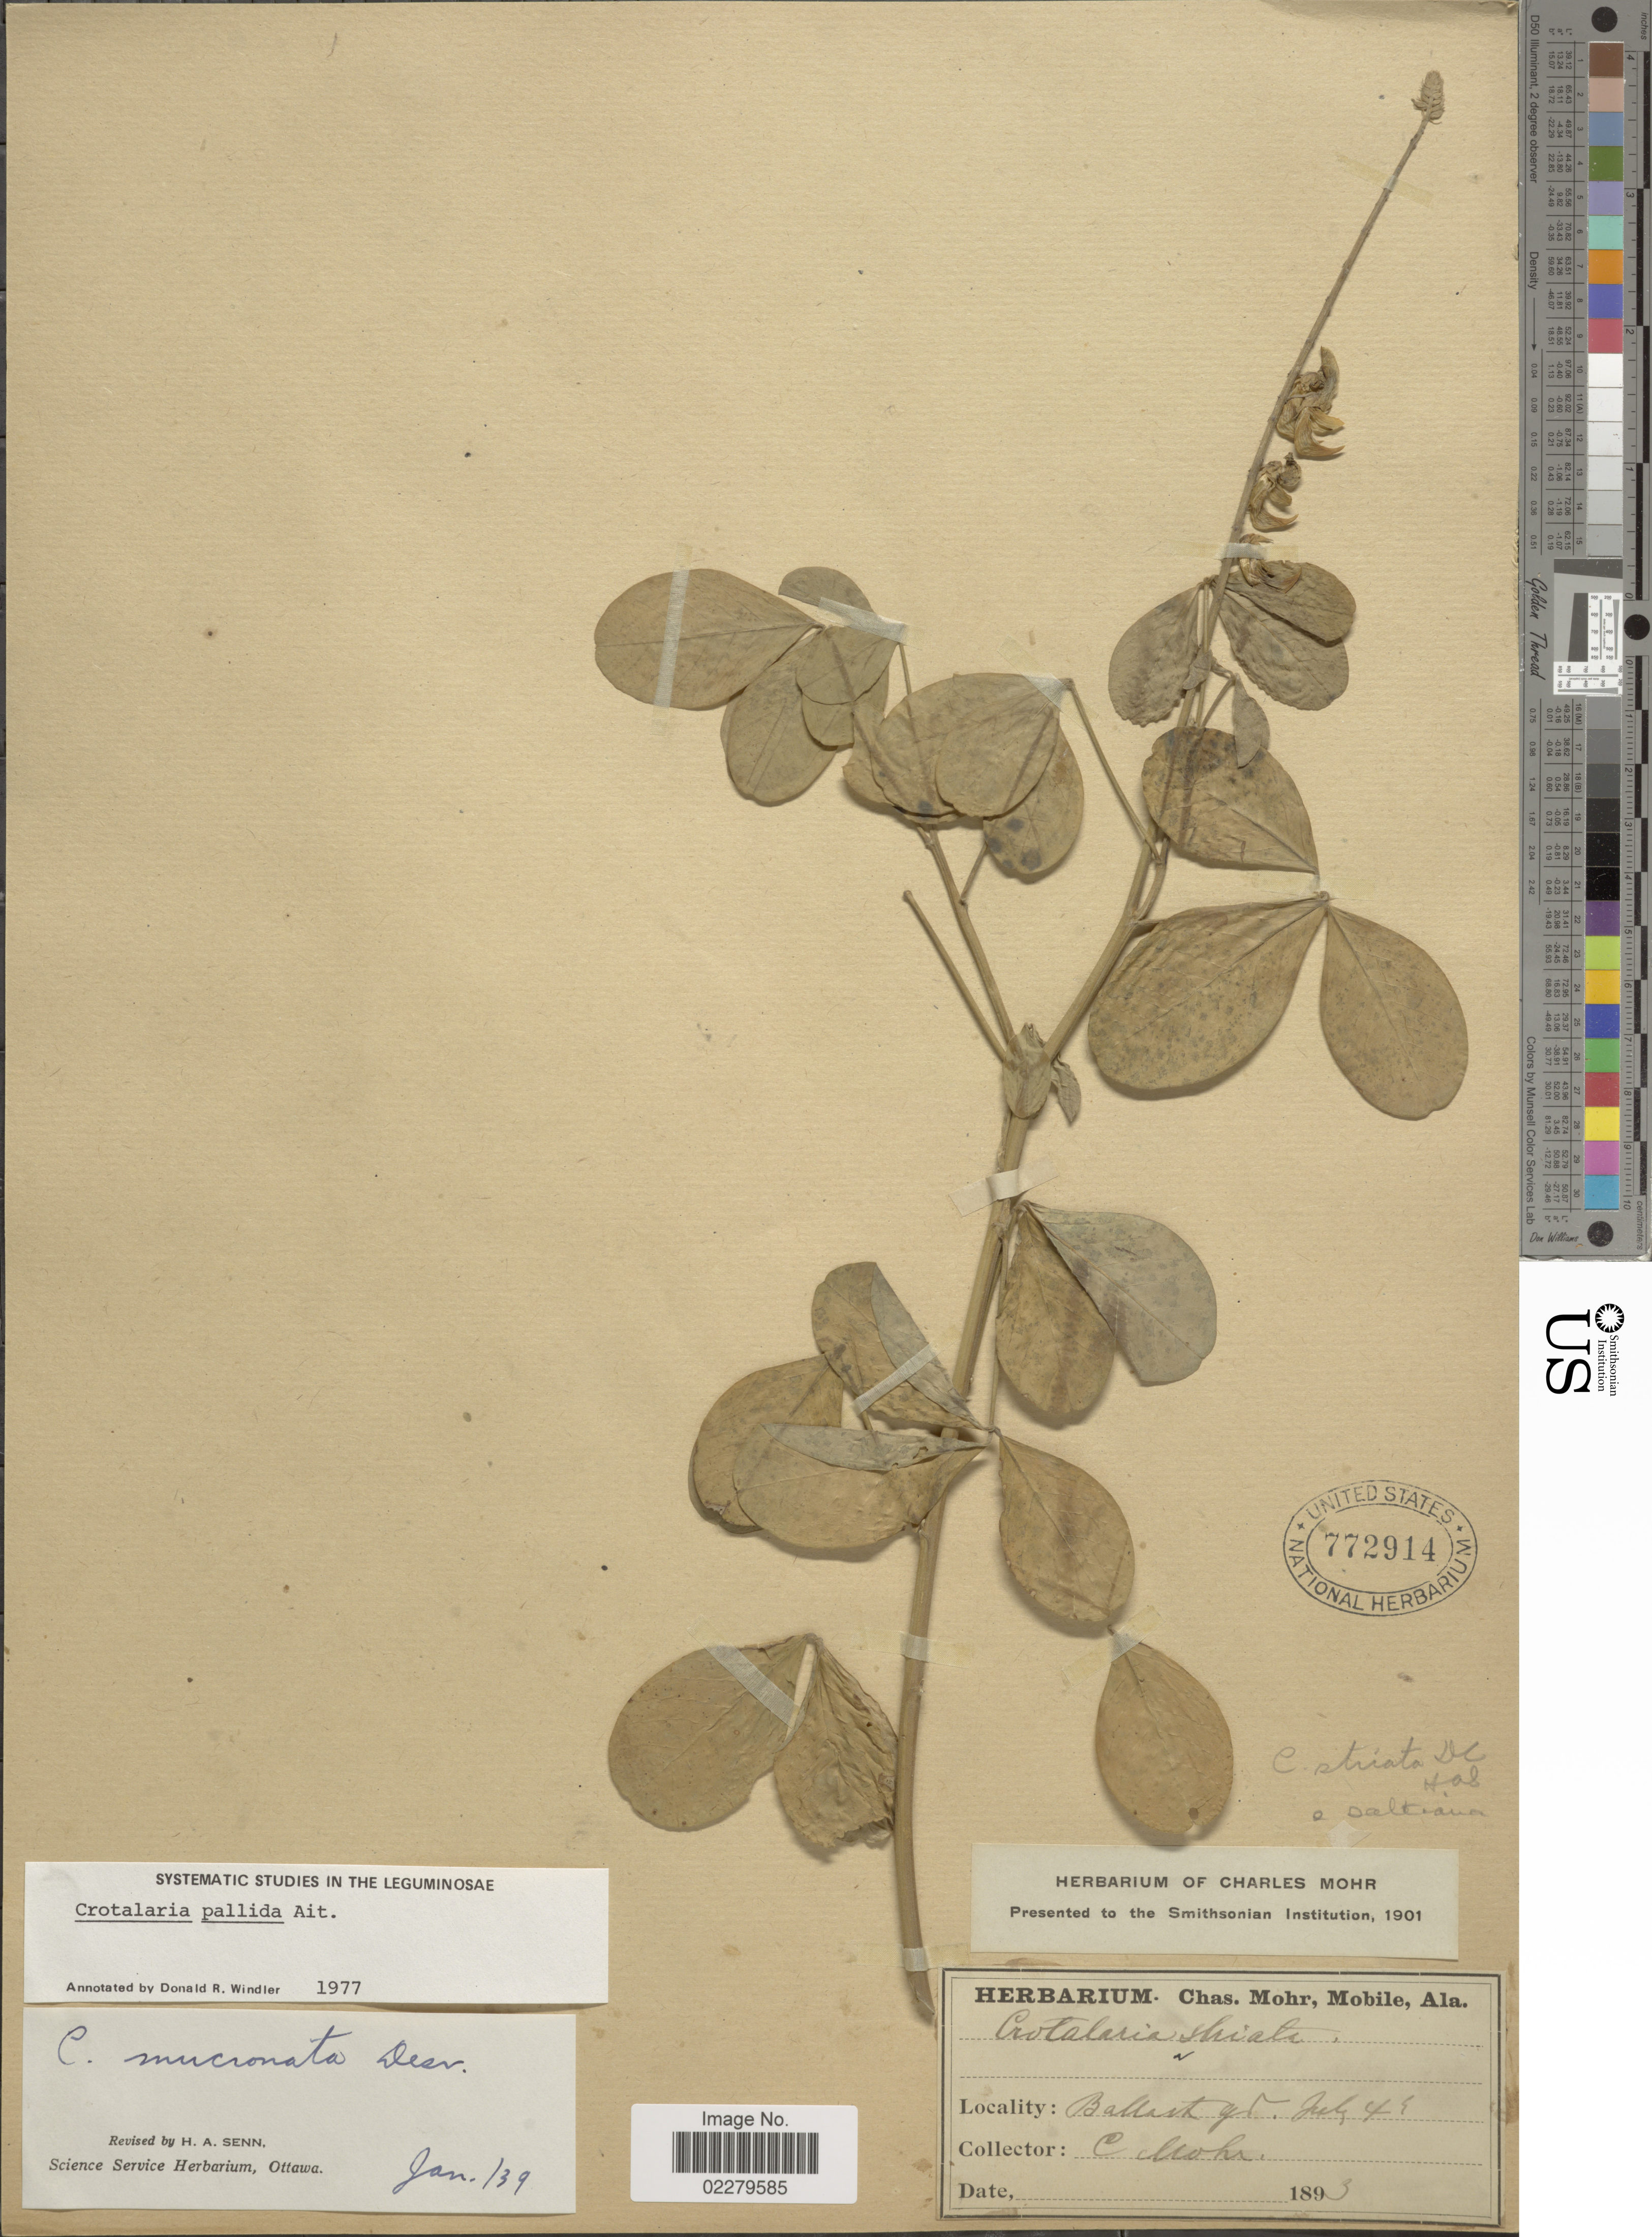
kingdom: Plantae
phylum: Tracheophyta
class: Magnoliopsida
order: Fabales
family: Fabaceae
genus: Crotalaria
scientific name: Crotalaria pallida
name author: Aiton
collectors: Mohr, C. T. (herbarium)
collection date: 1893-07-04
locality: Ballest gr. [interpreted]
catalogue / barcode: US 772914